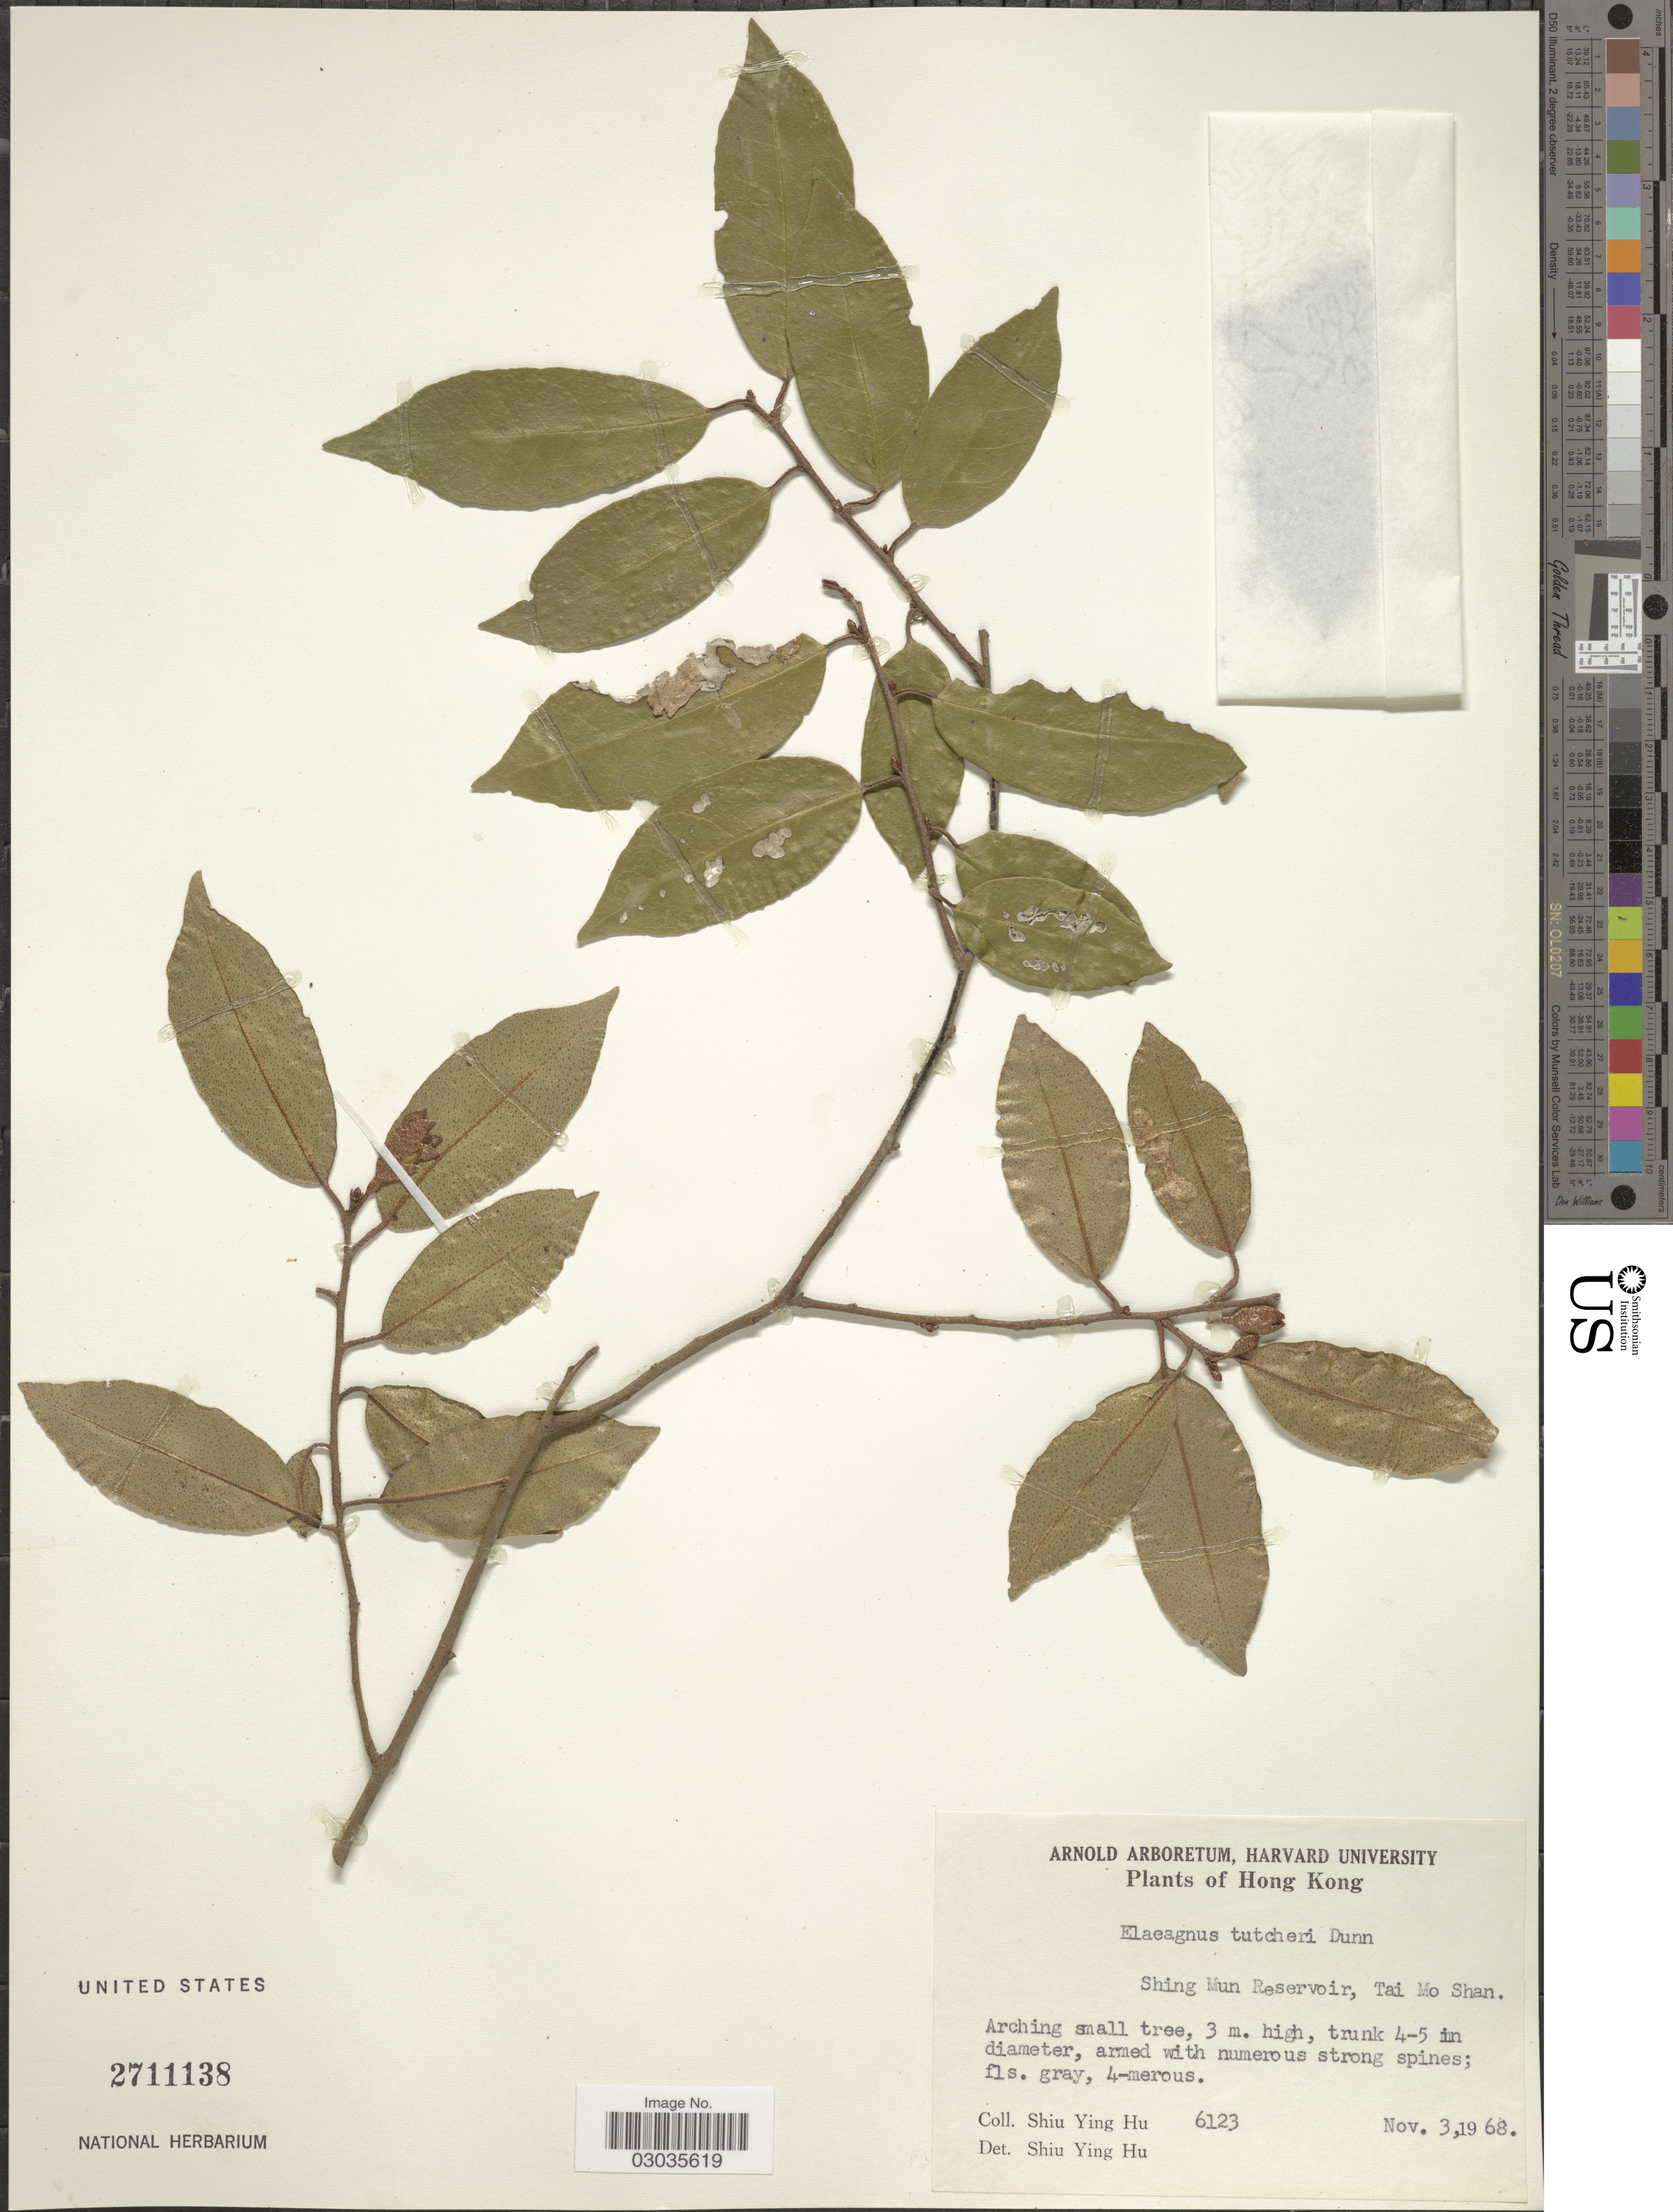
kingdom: Plantae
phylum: Tracheophyta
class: Magnoliopsida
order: Rosales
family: Elaeagnaceae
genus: Elaeagnus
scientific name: Elaeagnus tutcheri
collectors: S. Y. Hu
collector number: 6123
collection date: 1968-11-03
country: China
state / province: Hong Kong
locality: Shing Mun Reservoir, Tai Mo Shan.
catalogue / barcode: US 2711138